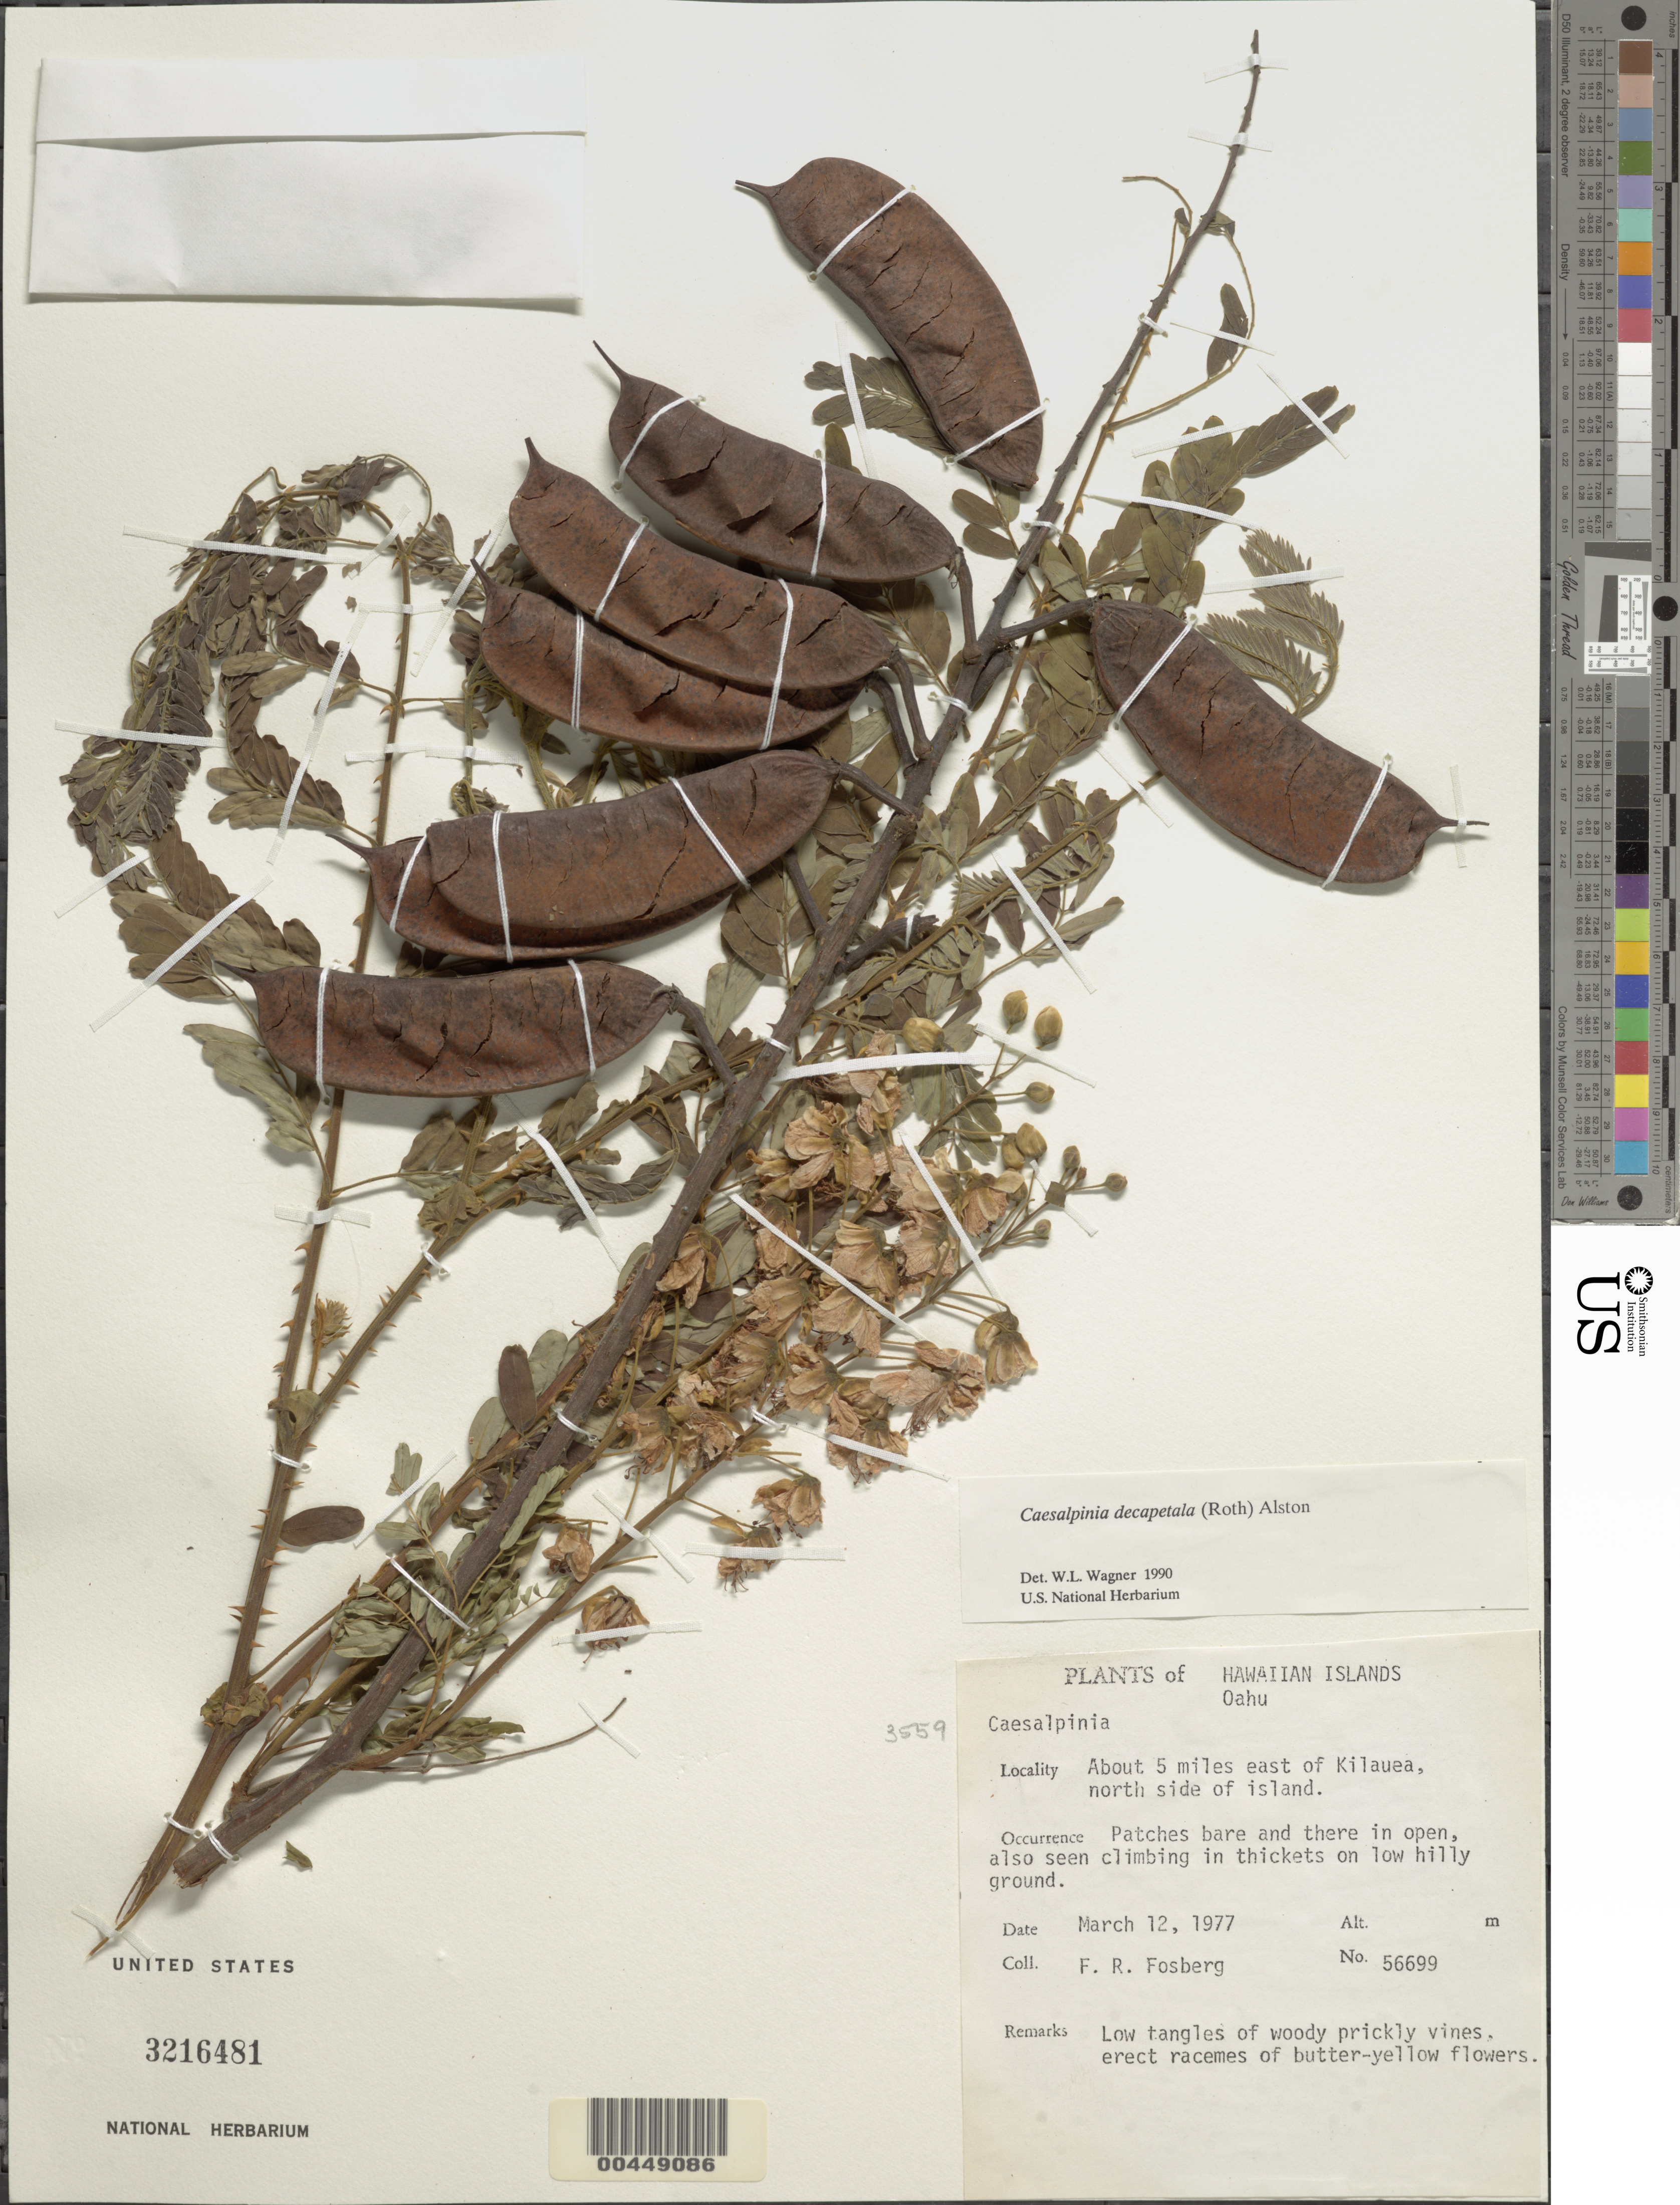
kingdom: Plantae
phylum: Tracheophyta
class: Magnoliopsida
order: Fabales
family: Fabaceae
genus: Biancaea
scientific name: Biancaea decapetala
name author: (Roth) O. Deg.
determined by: Wagner, W. L., (BOT), Smithsonian Institution - National Museum of Natural History (UNITED STATES)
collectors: F. R. Fosberg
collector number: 56699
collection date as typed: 12 Mar 1977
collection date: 1977-03-12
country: United States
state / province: Hawaii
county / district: Kauai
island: Kaua'i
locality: About 5 mi E of Kilauea, N side of island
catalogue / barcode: US 3216481